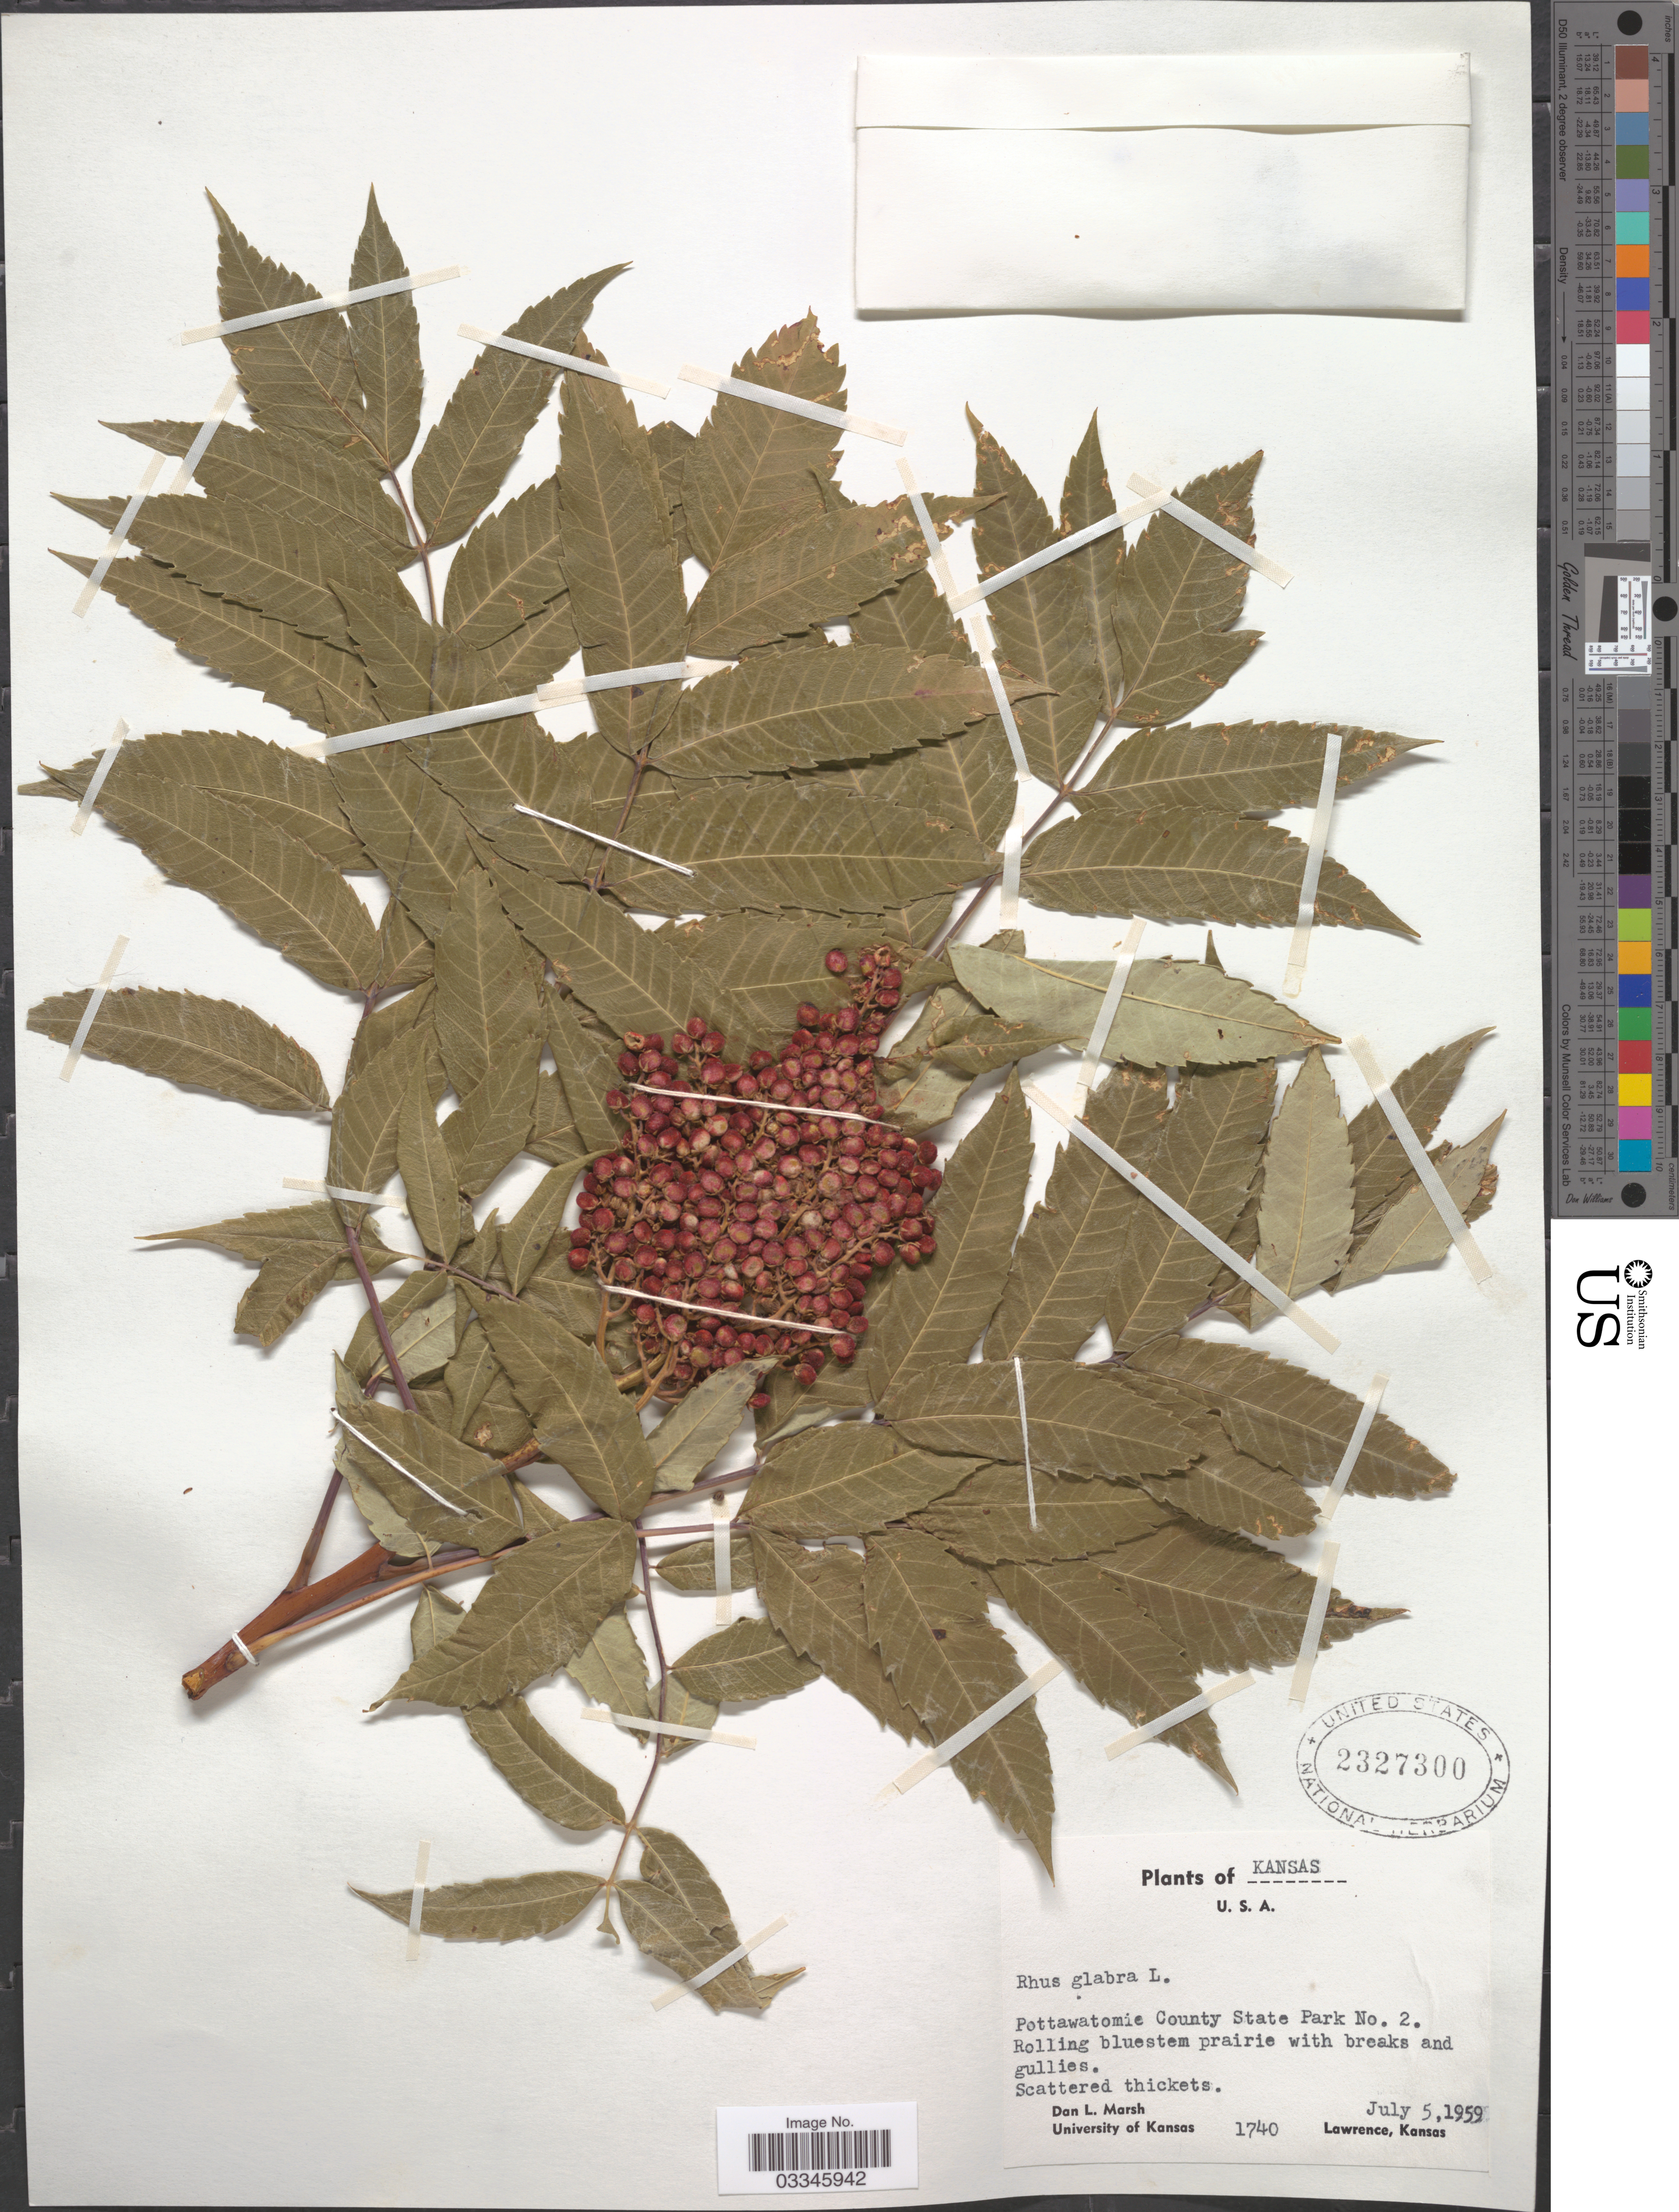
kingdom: Plantae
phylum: Tracheophyta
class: Magnoliopsida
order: Sapindales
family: Anacardiaceae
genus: Rhus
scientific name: Rhus glabra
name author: L.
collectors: D. L. Marsh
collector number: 1740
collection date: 1959-07-05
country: United States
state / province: Kansas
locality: Pottawatomie County State Park No. 2.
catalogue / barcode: US 2327300